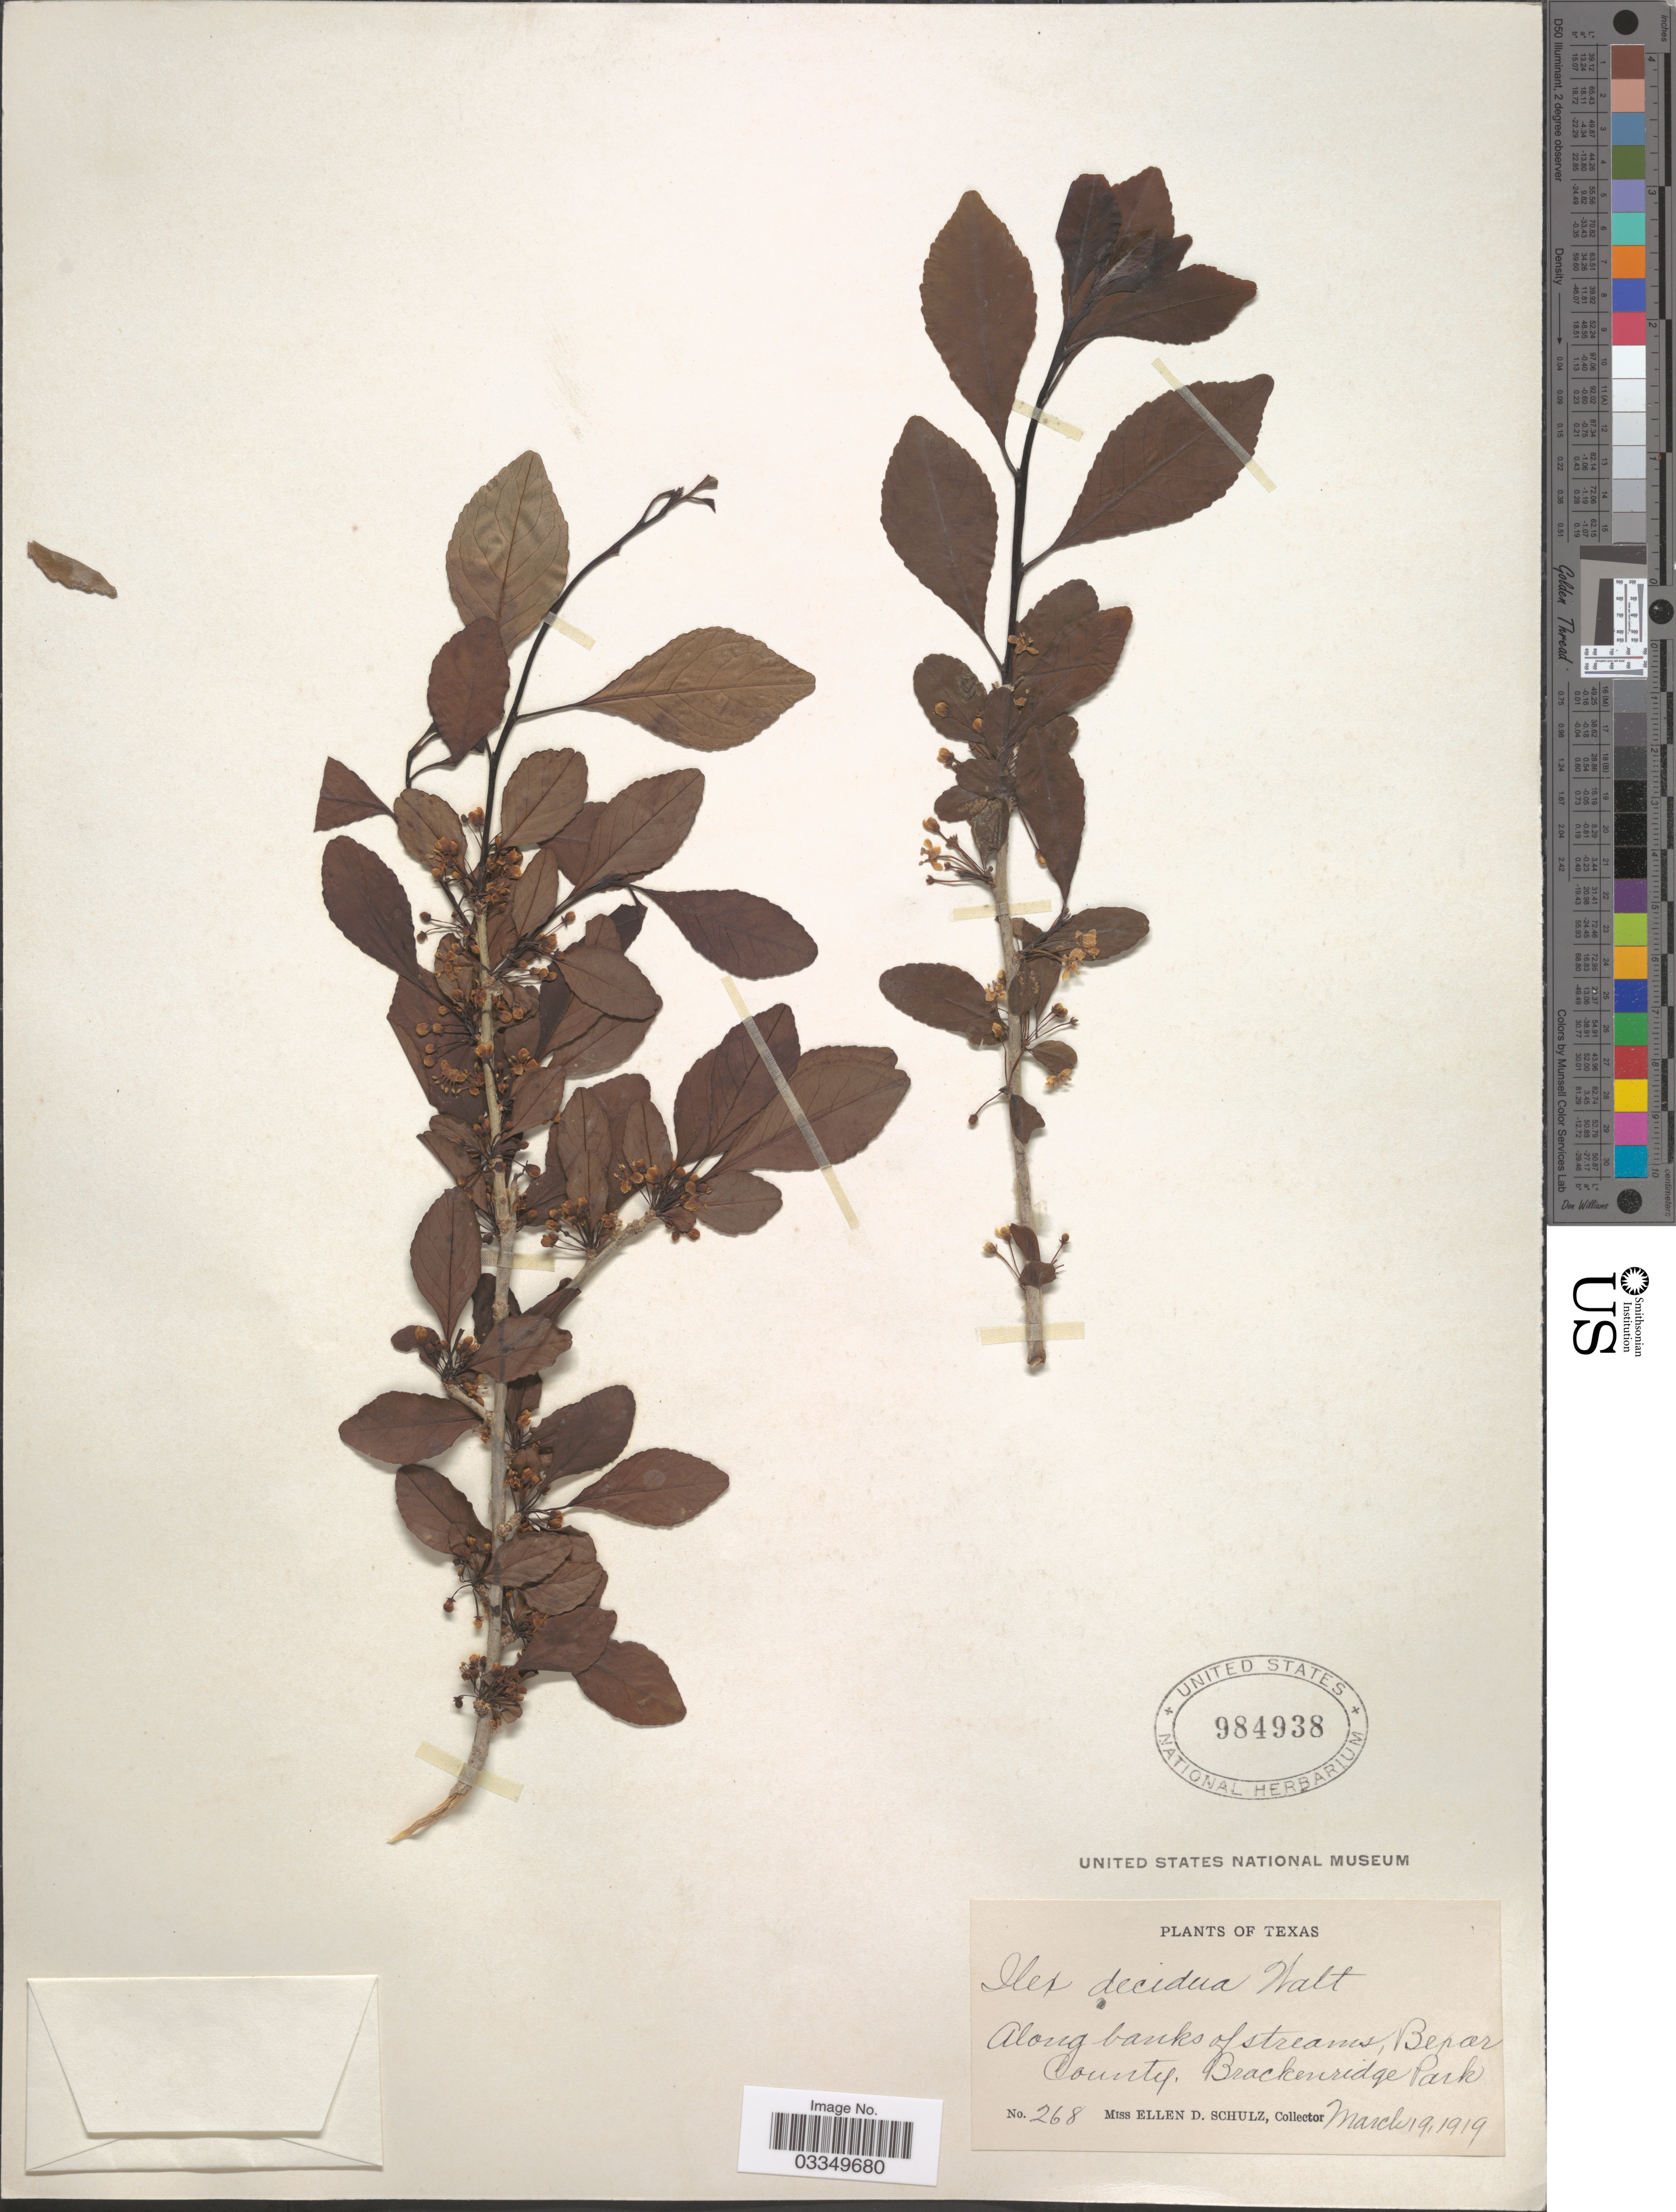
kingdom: Plantae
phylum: Tracheophyta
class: Magnoliopsida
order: Aquifoliales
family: Aquifoliaceae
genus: Ilex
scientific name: Ilex decidua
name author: Walter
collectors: E. D. Schulz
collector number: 268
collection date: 1919-03-19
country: United States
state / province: Texas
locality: Along banks of streams, Bexar County. Brackenridge Park.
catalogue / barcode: US 984938